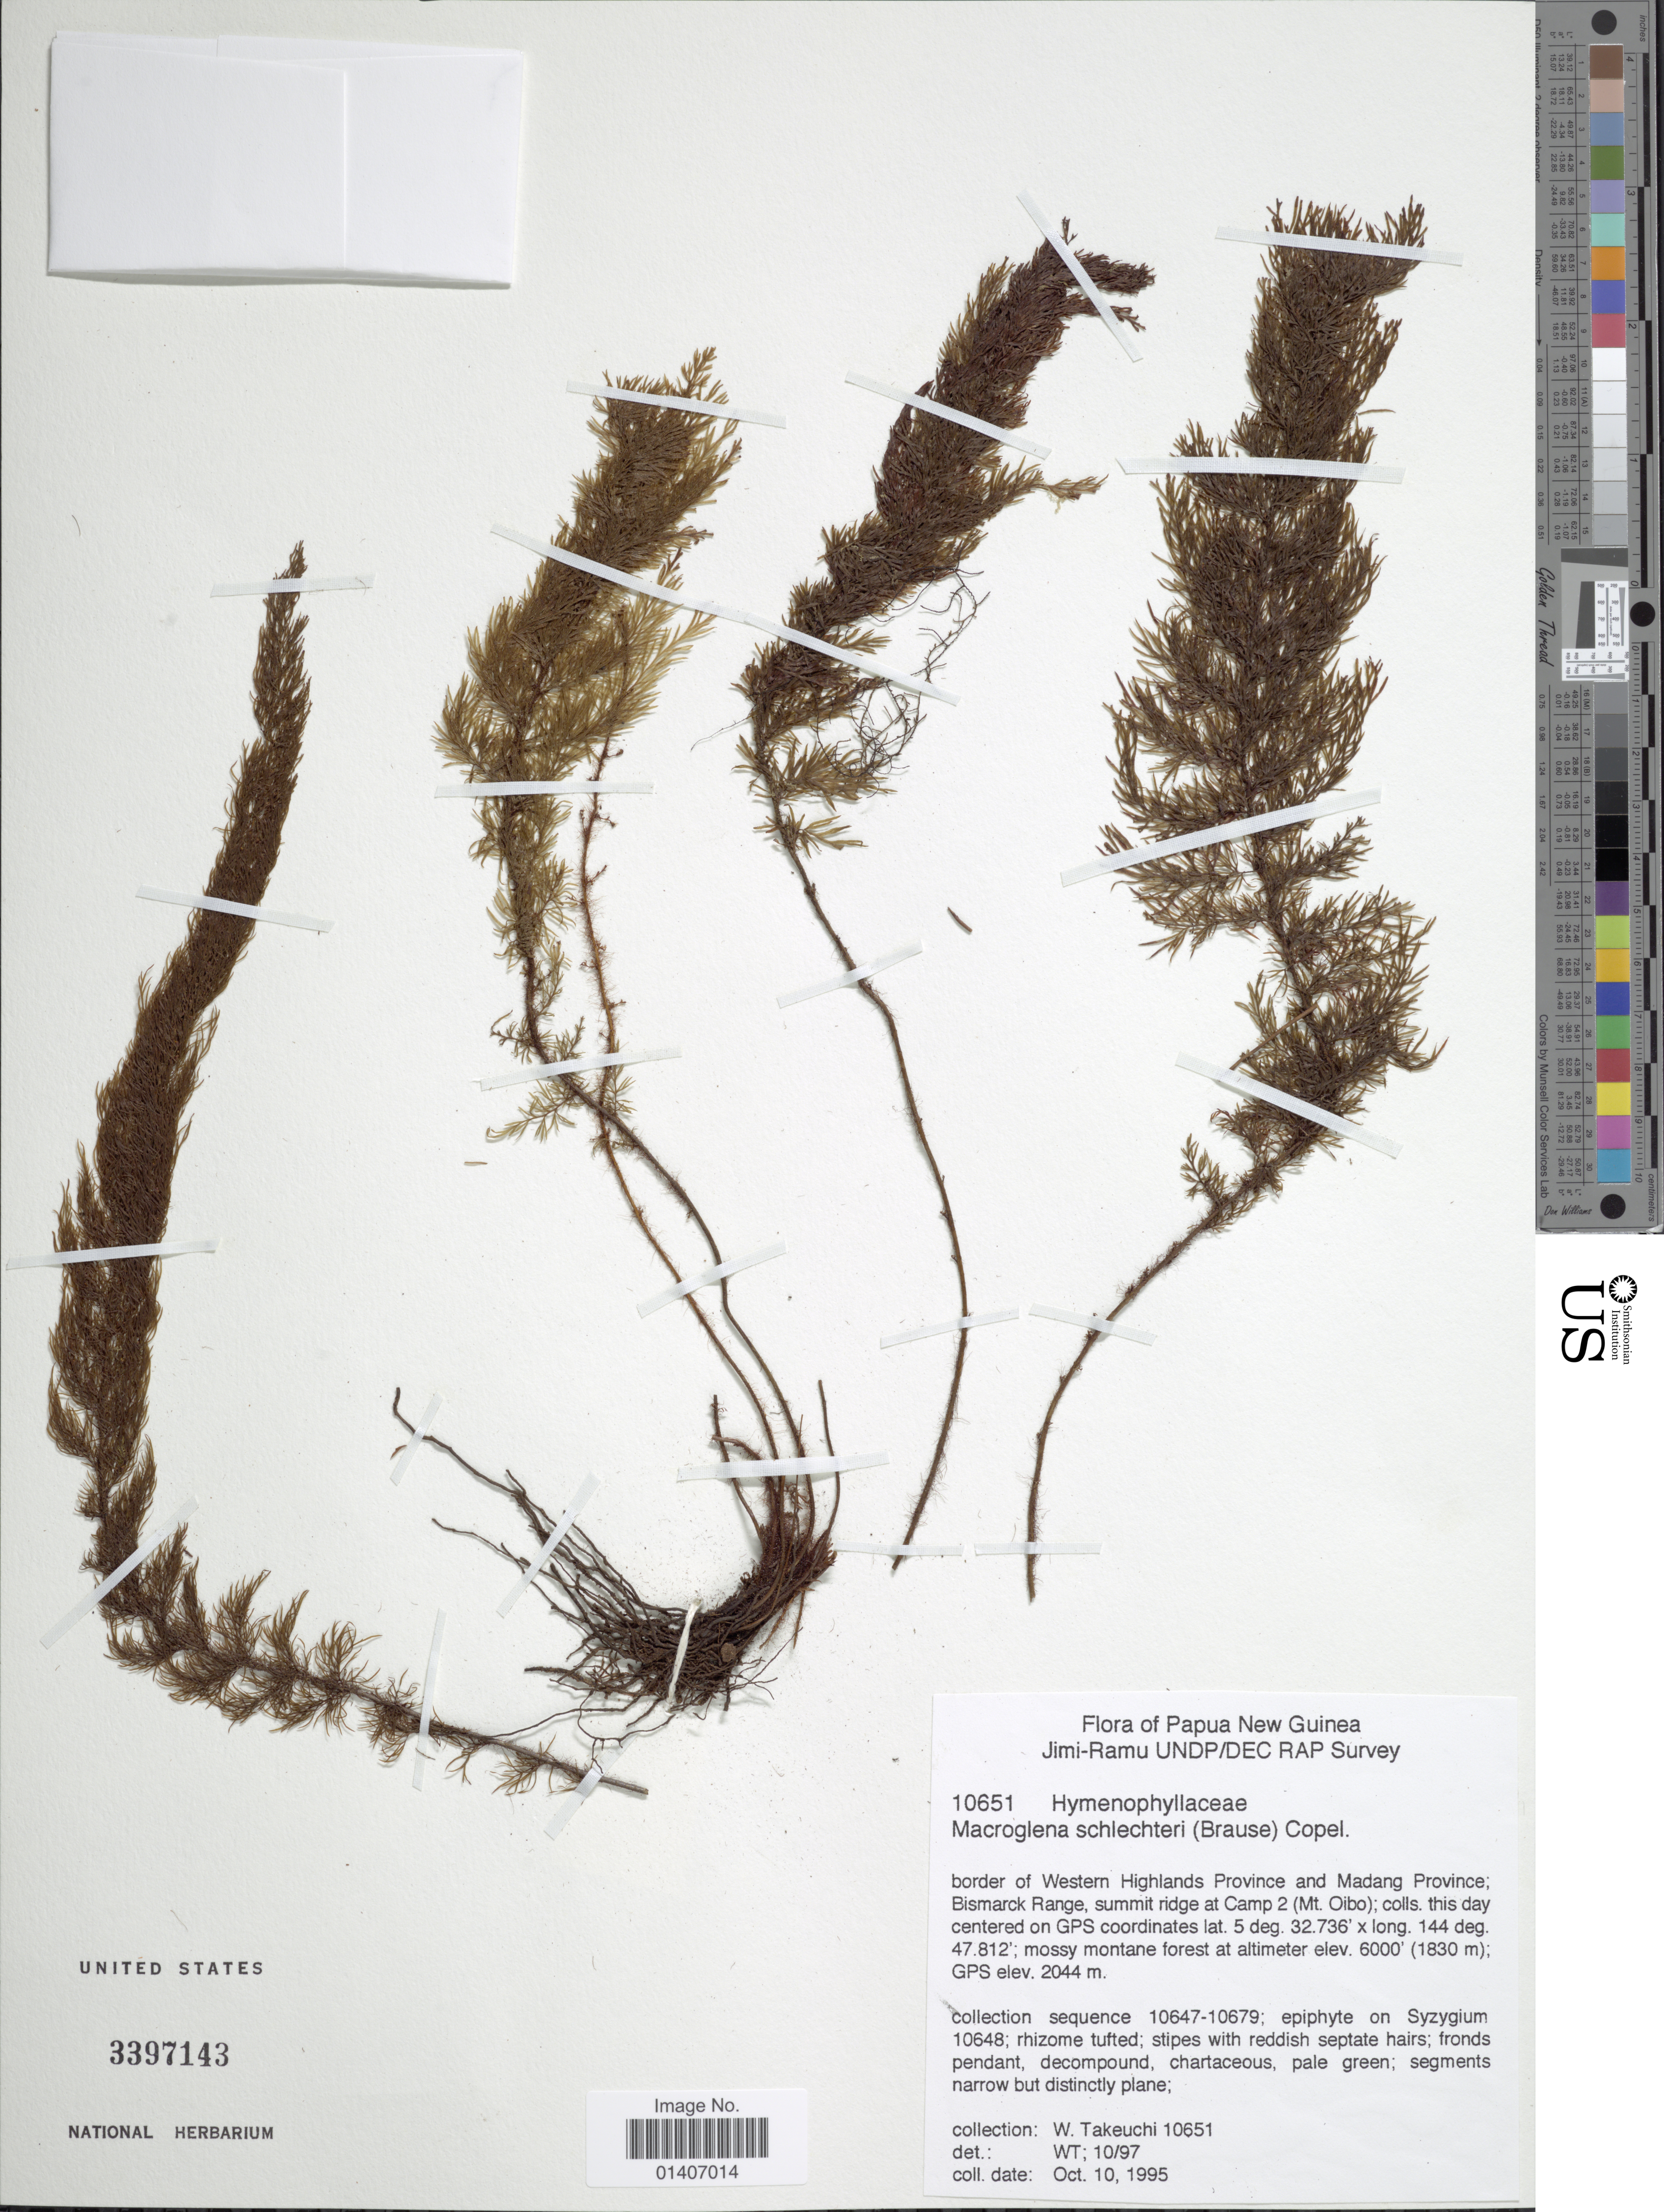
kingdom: Plantae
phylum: Tracheophyta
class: Polypodiopsida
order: Hymenophyllales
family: Hymenophyllaceae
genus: Abrodictyum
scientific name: Abrodictyum schlechteri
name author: (Brause) Ebihara & K. Iwats.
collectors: W. Takeuchi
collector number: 10651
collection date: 1995-10-10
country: Papua New Guinea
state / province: Madang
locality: Papua new guinea, border of Western Highlands province and Madang province; Bismarck range, summit ridge at camp2 (Mt. Oibo)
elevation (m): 1829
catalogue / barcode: US 3397143